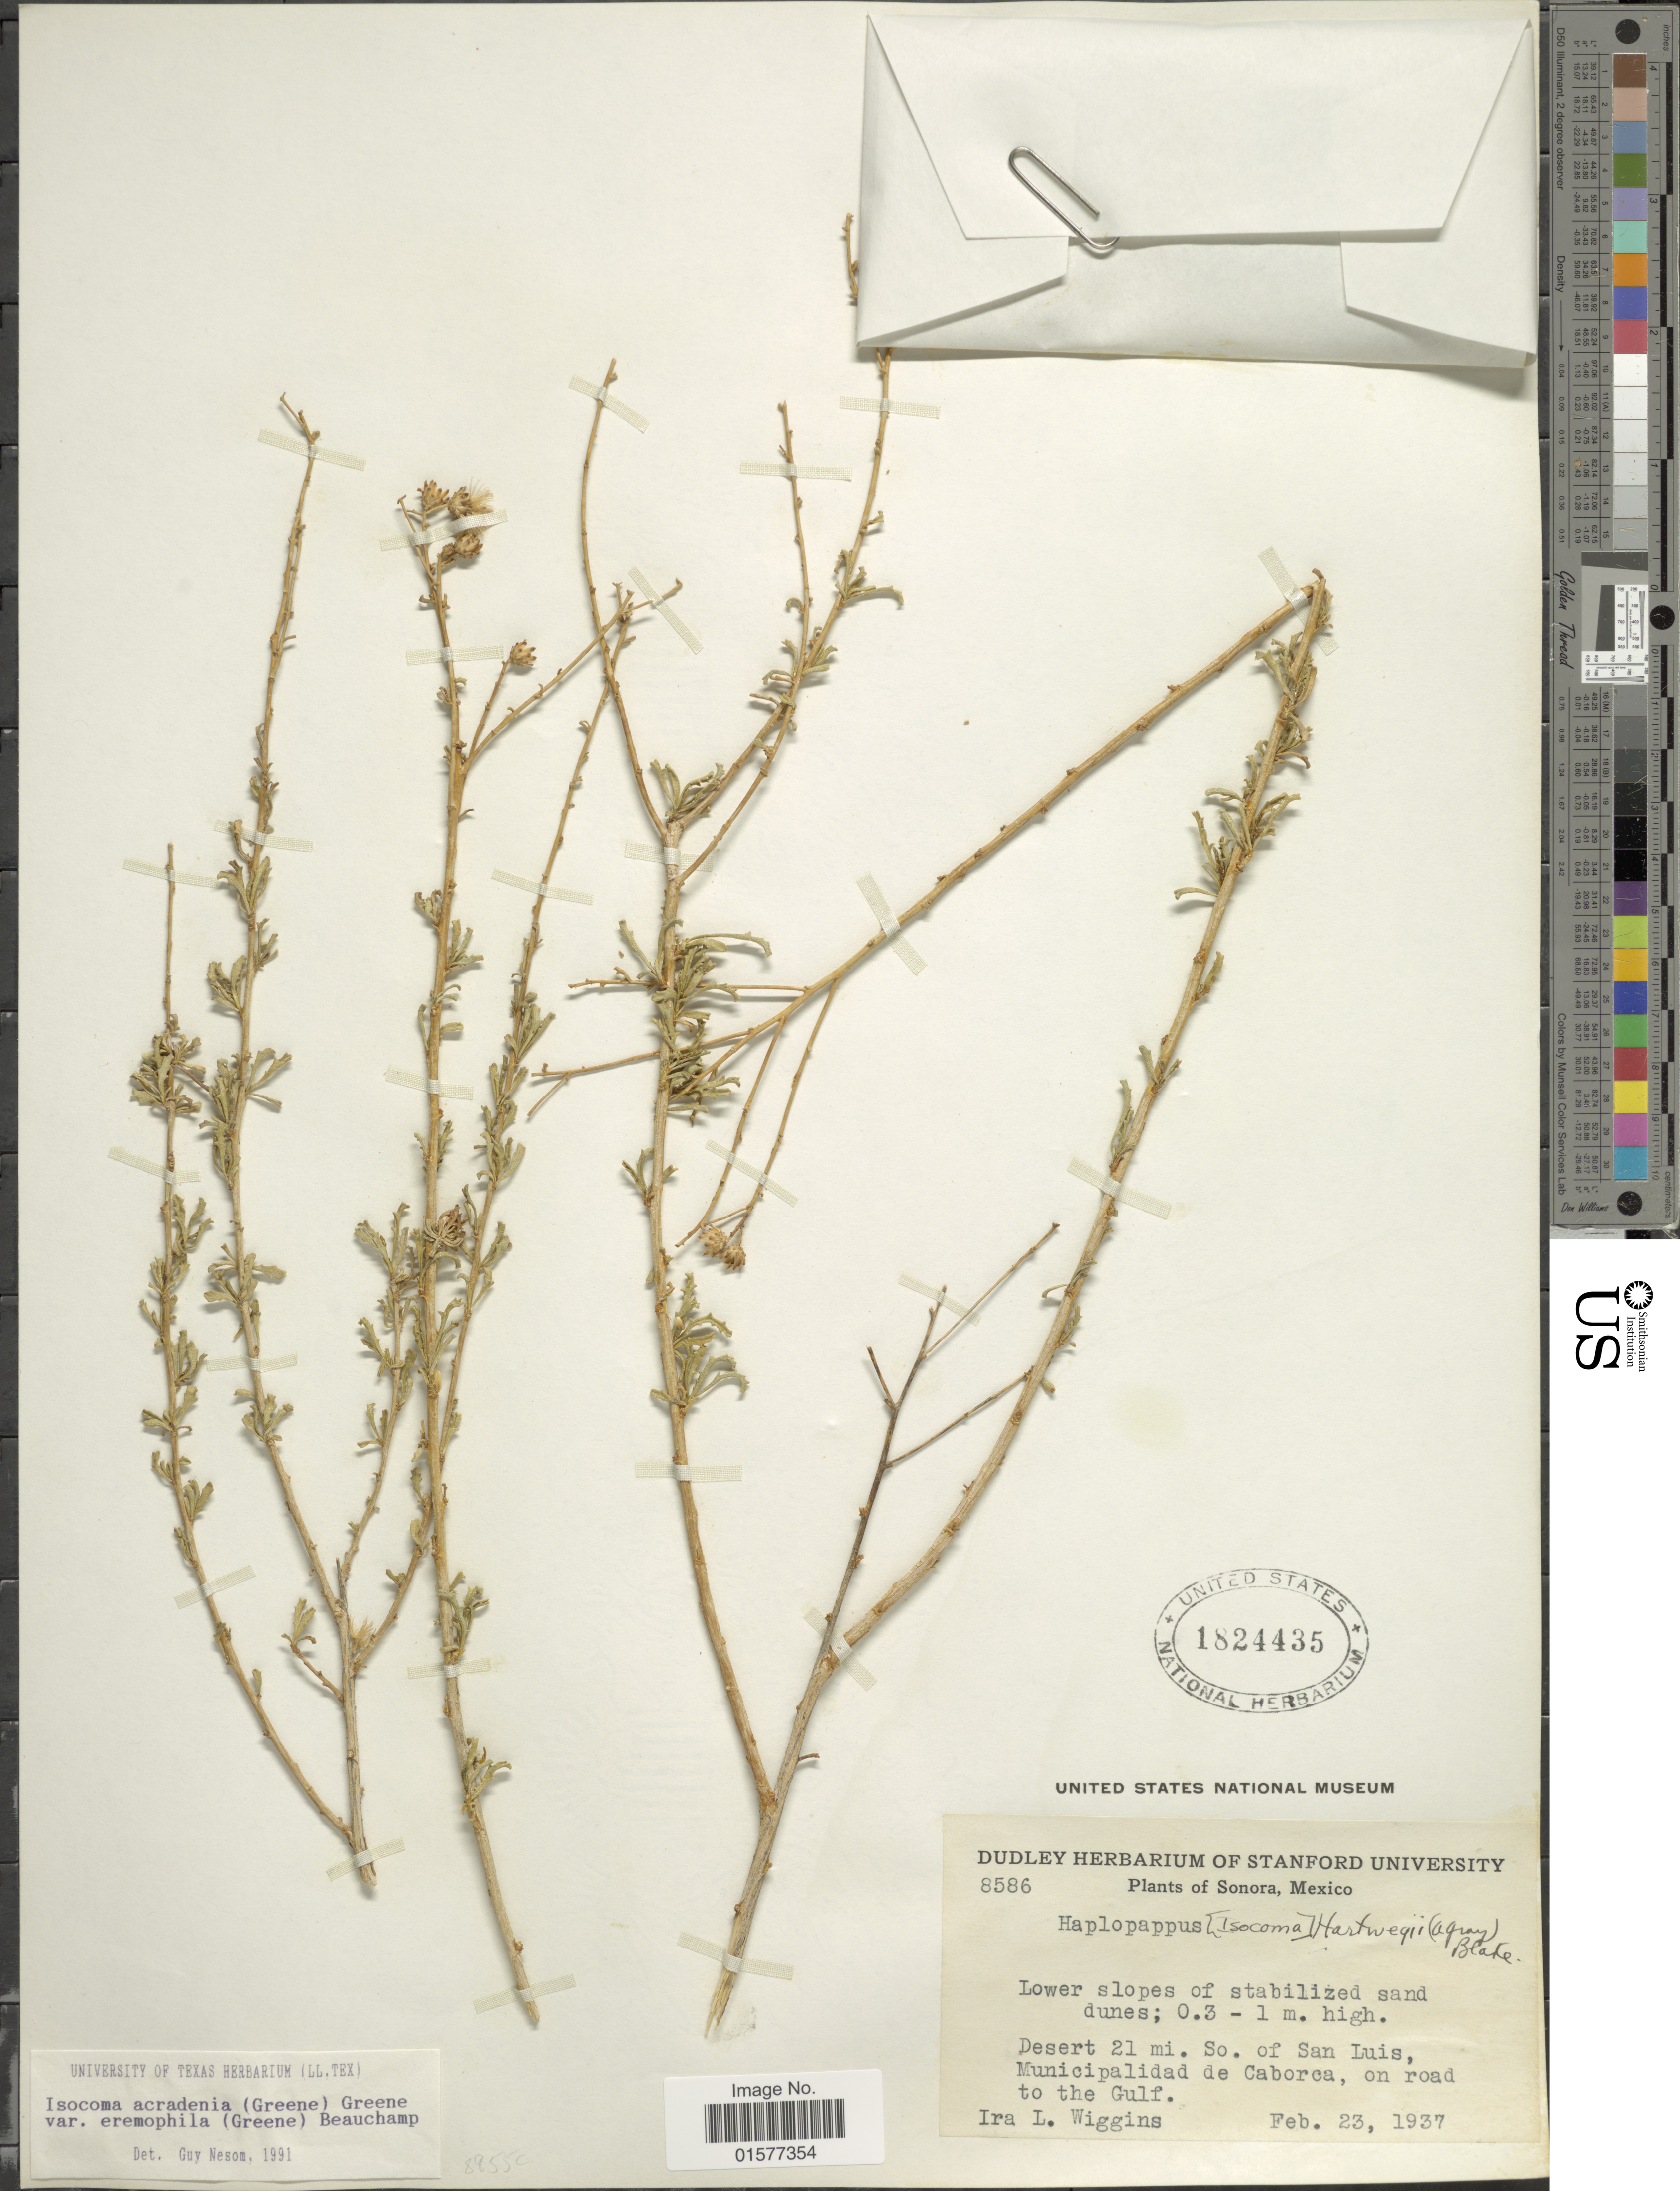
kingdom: Plantae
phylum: Tracheophyta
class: Magnoliopsida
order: Asterales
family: Asteraceae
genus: Isocoma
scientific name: Isocoma acradenia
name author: (Greene) Greene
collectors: I. L. Wiggins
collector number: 8586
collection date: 1937-02-23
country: Mexico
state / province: Sonora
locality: Desert 21 mi. So. of San Luis, Municipalidad de Caborca, on road to the Gulf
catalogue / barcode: US 1824435